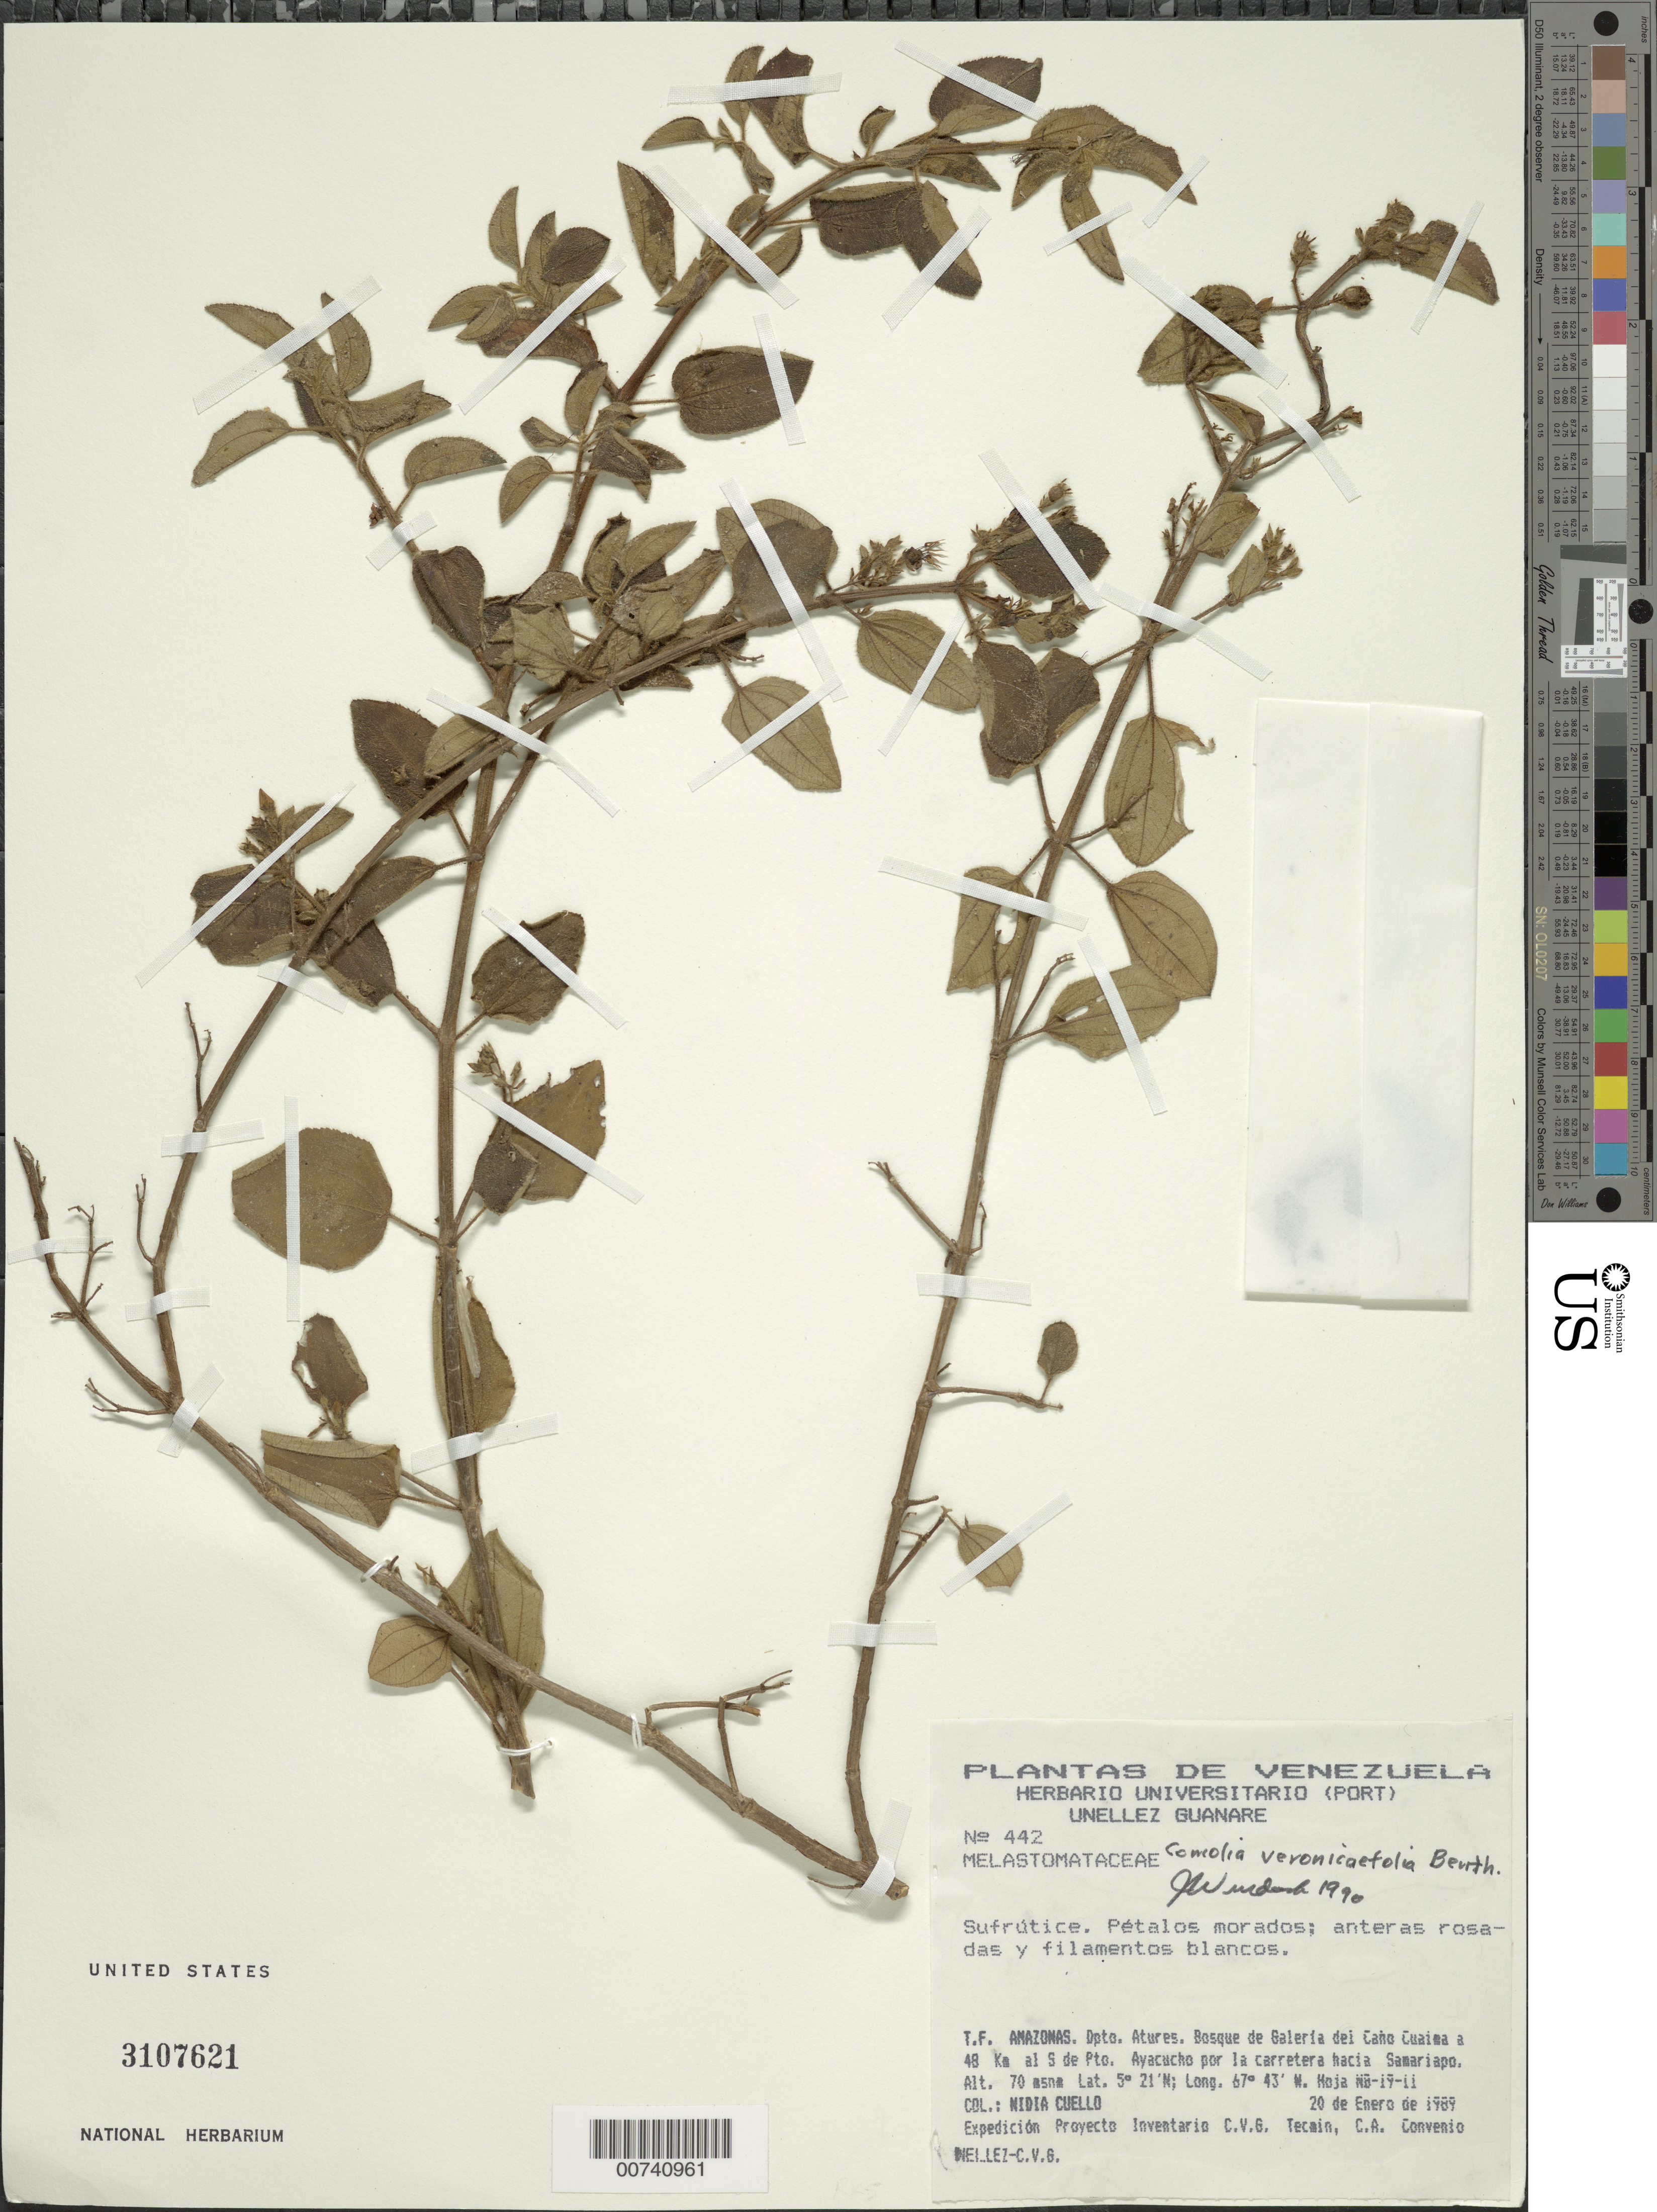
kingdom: Plantae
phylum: Tracheophyta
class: Magnoliopsida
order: Myrtales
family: Melastomataceae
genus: Comolia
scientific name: Comolia smithii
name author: Wurdack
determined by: Nunes da Silva, Diego, (RB), Jardim Botanico do Rio de Janeiro - Herbario (BRAZIL)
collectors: N. L. Cuello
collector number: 442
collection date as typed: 20-Jan-89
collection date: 1989-01-20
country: Venezuela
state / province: Amazonas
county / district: Atures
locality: Caño Cuaima a 48 km S Pto. Ayacucho por la carretera hacia Samariapo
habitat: Gallery forest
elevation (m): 70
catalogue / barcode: US 3107621